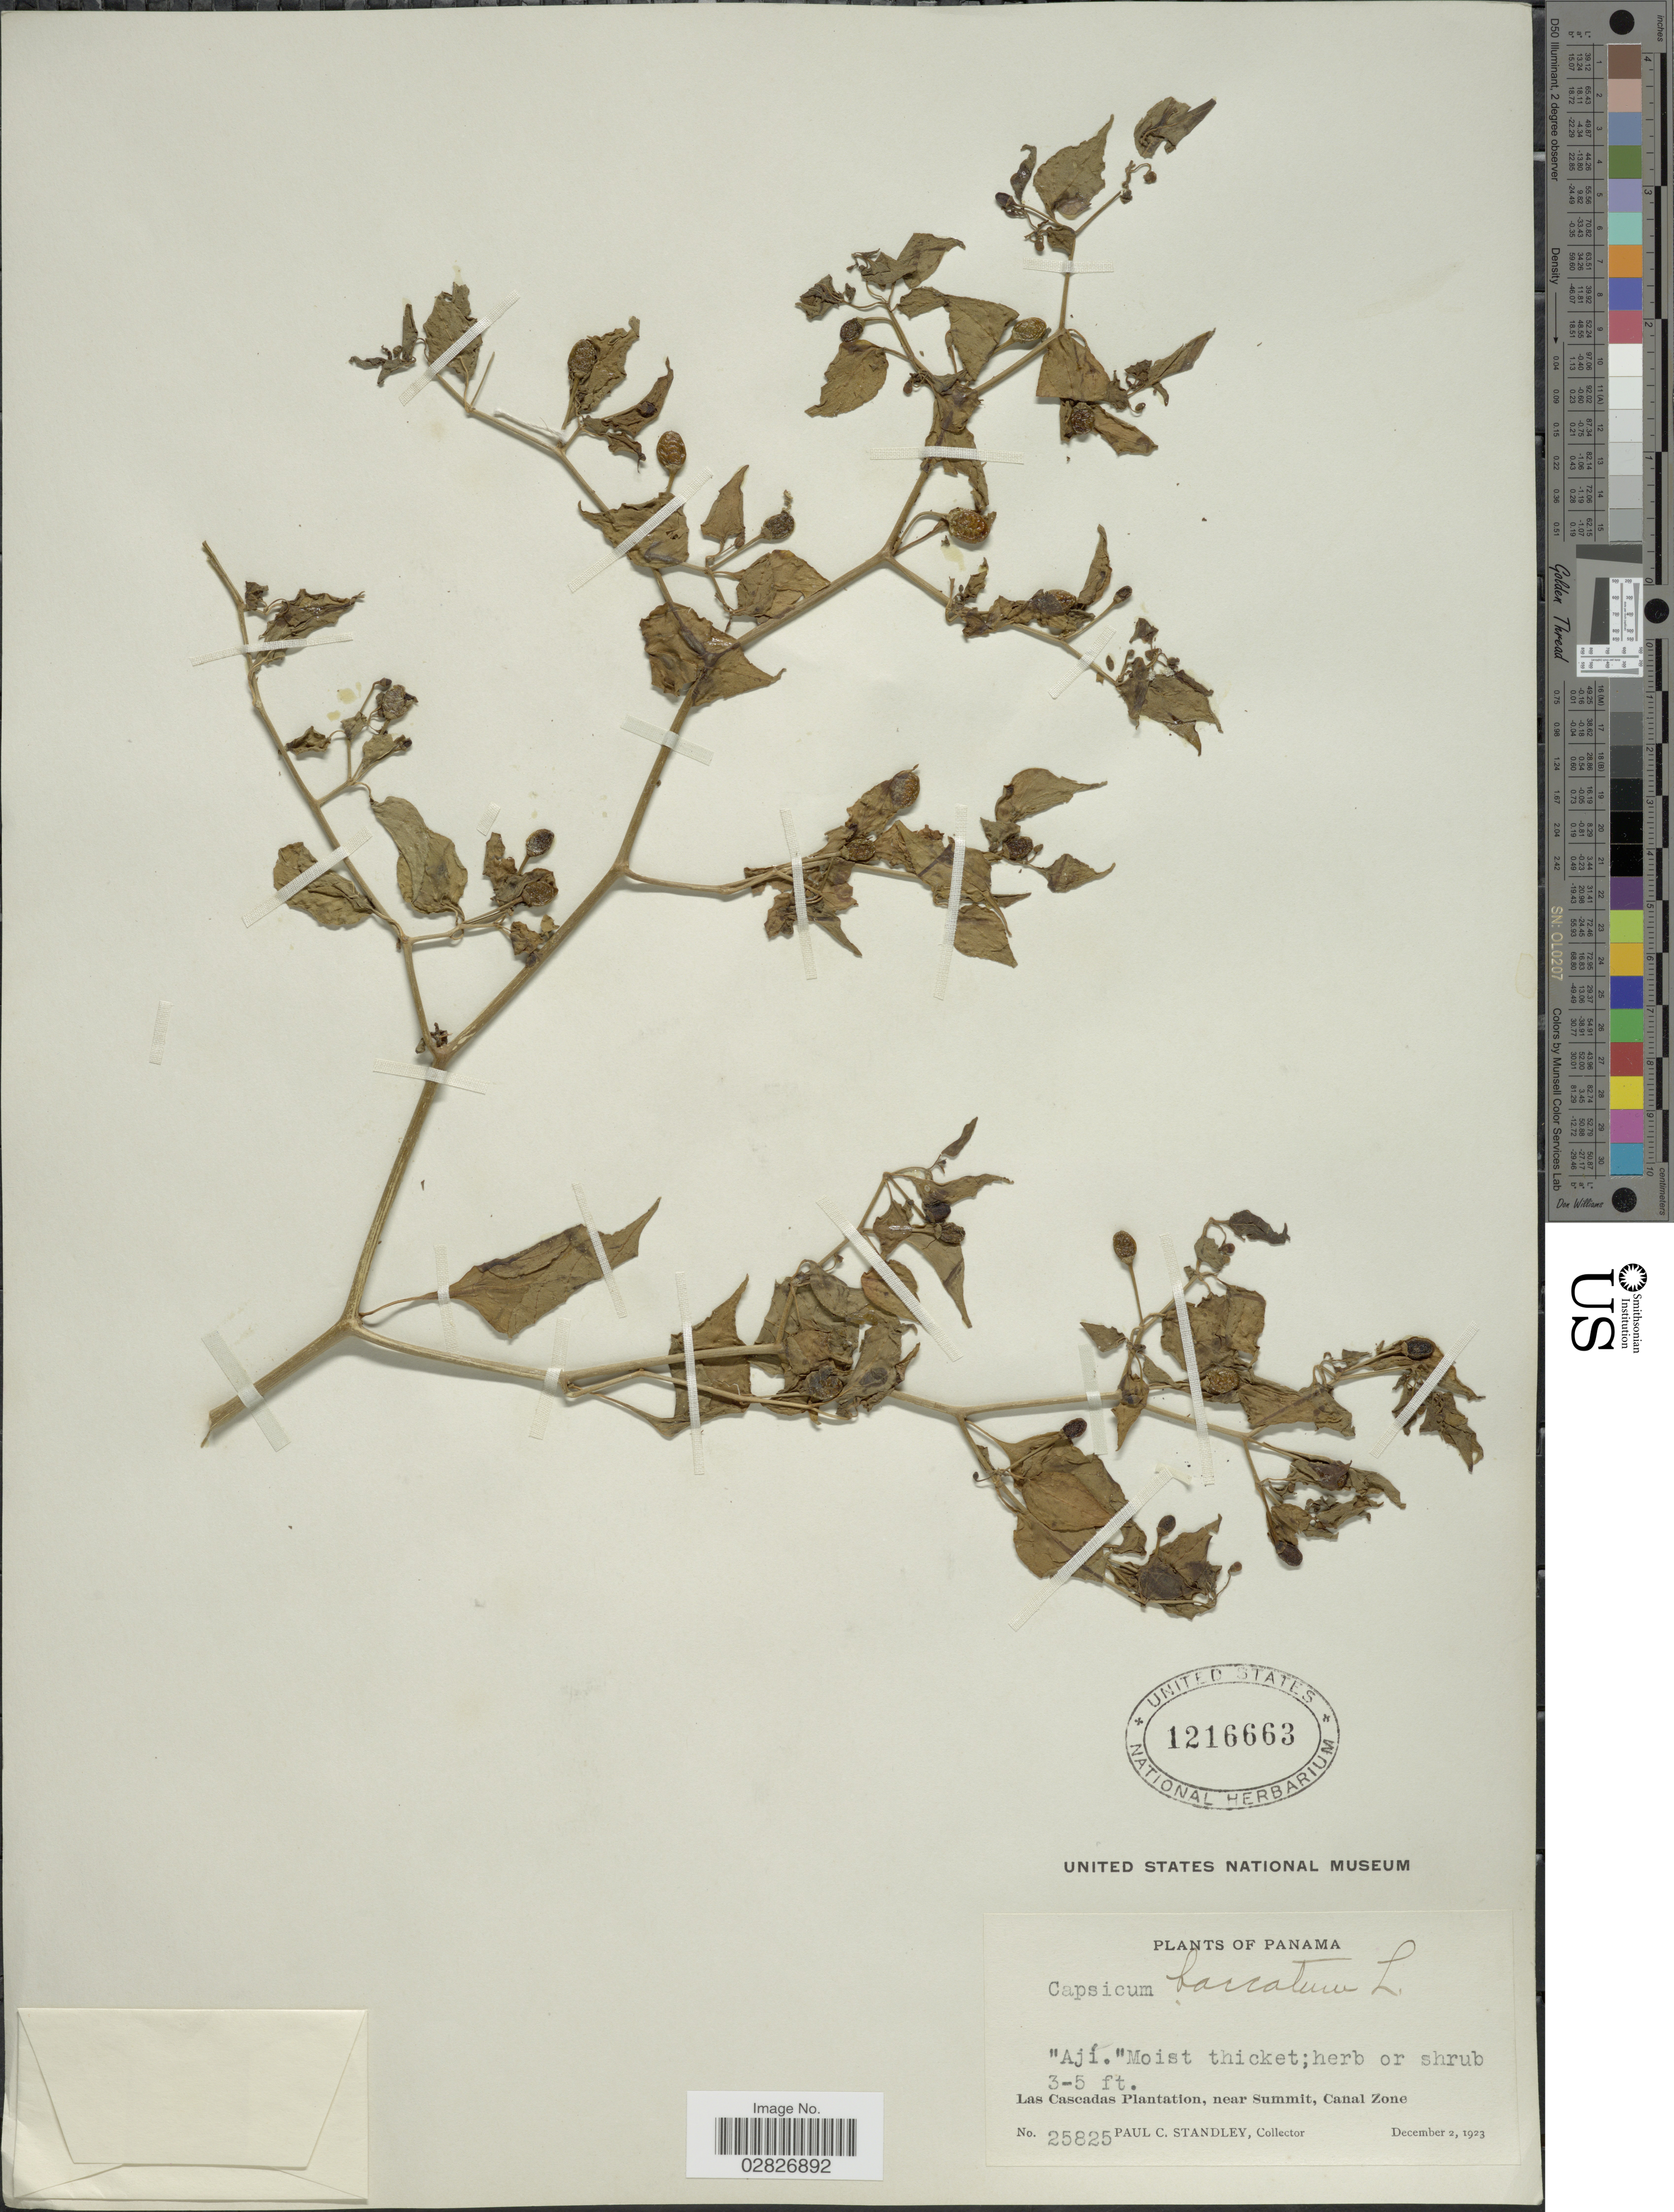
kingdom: Plantae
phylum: Tracheophyta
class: Magnoliopsida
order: Solanales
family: Solanaceae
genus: Capsicum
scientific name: Capsicum baccatum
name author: L.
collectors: P. C. Standley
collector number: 25825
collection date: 1923-12-02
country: Panama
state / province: Colón / Panamá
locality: Las Cascadas Plantation, near Summit, Canal Zone.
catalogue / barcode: US 1216663